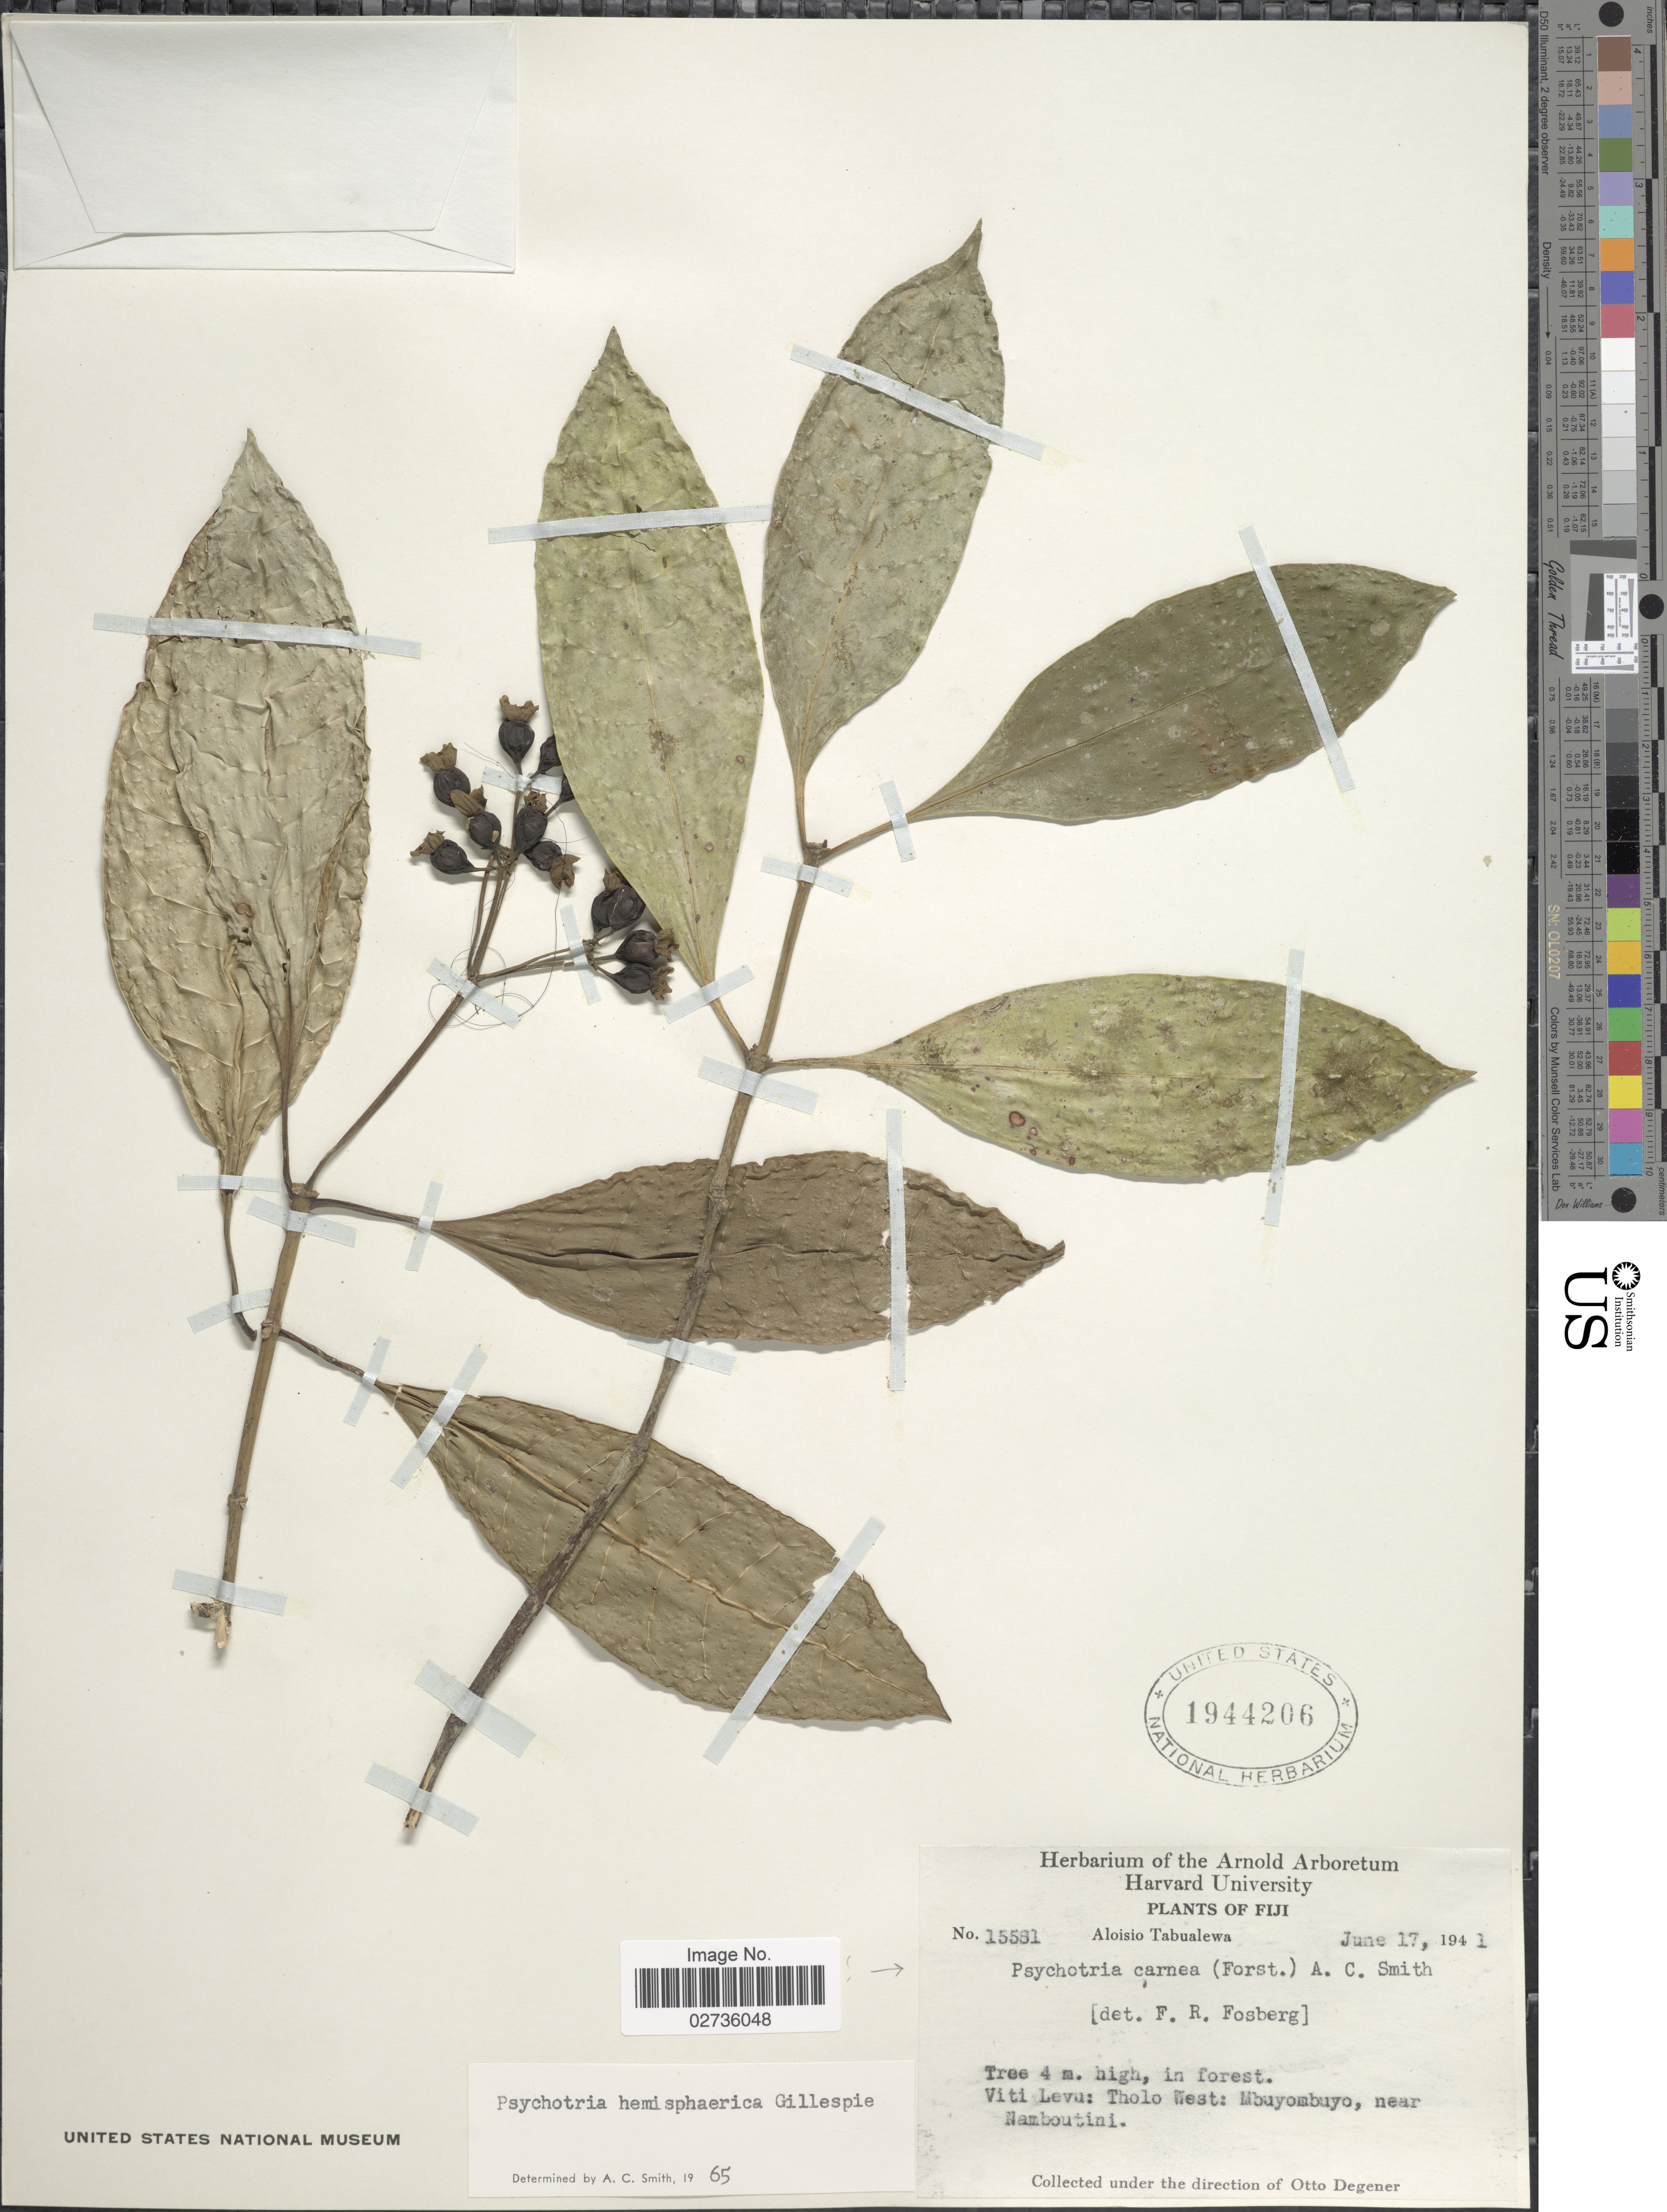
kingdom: Plantae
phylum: Tracheophyta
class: Magnoliopsida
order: Gentianales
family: Rubiaceae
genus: Psychotria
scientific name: Psychotria carnea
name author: (G. Forst.) A.C. Sm.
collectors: A. Tabualewa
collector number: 15581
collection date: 1941-06-17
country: Fiji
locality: Viti Levu: Tholo West: Mbuyombuyo, near Namboutini.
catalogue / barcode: US 1944206